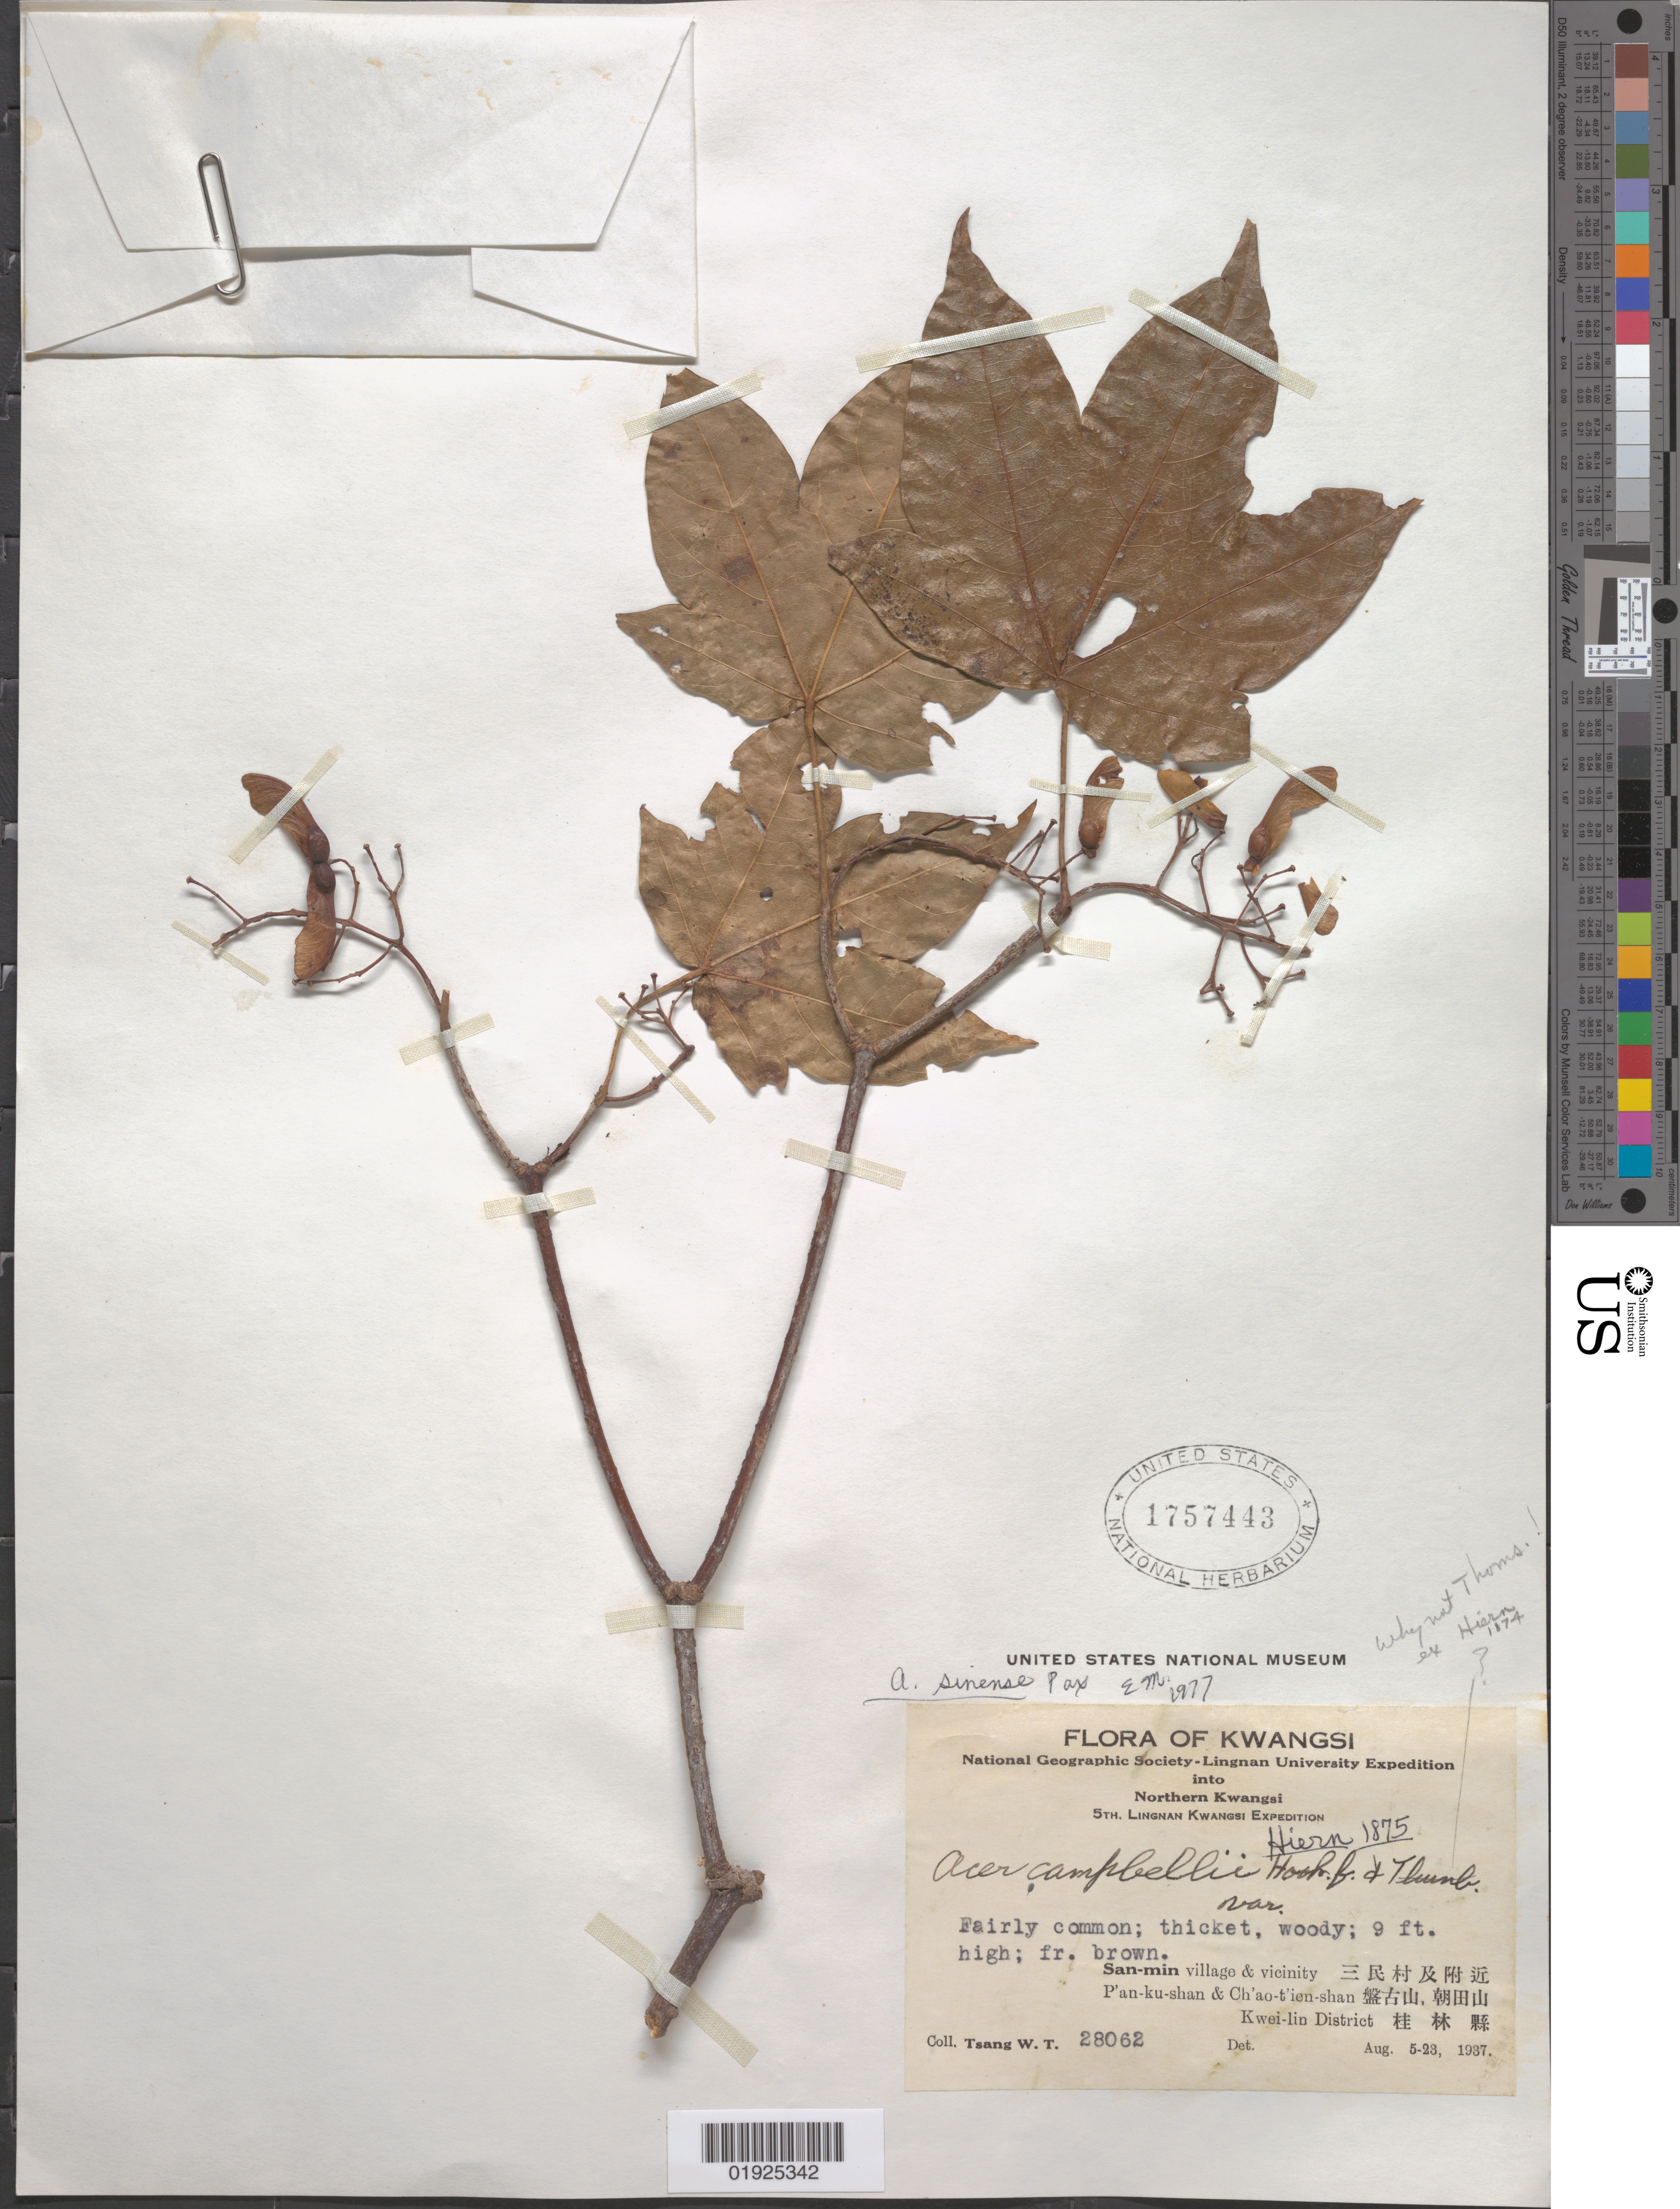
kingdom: Plantae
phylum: Tracheophyta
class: Magnoliopsida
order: Sapindales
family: Sapindaceae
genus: Acer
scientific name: Acer sinense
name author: Pax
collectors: W. T. Tsang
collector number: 28062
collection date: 1937-08-05/1937-08-23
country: China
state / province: Guangxi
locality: Kwangsi [Guangxi]. Kwei-lin District. San-min village and vicinity. P'an-ku-shan and Ch'ao-t'ien-shan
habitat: Fairly common; thicket, woody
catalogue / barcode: US 1757443